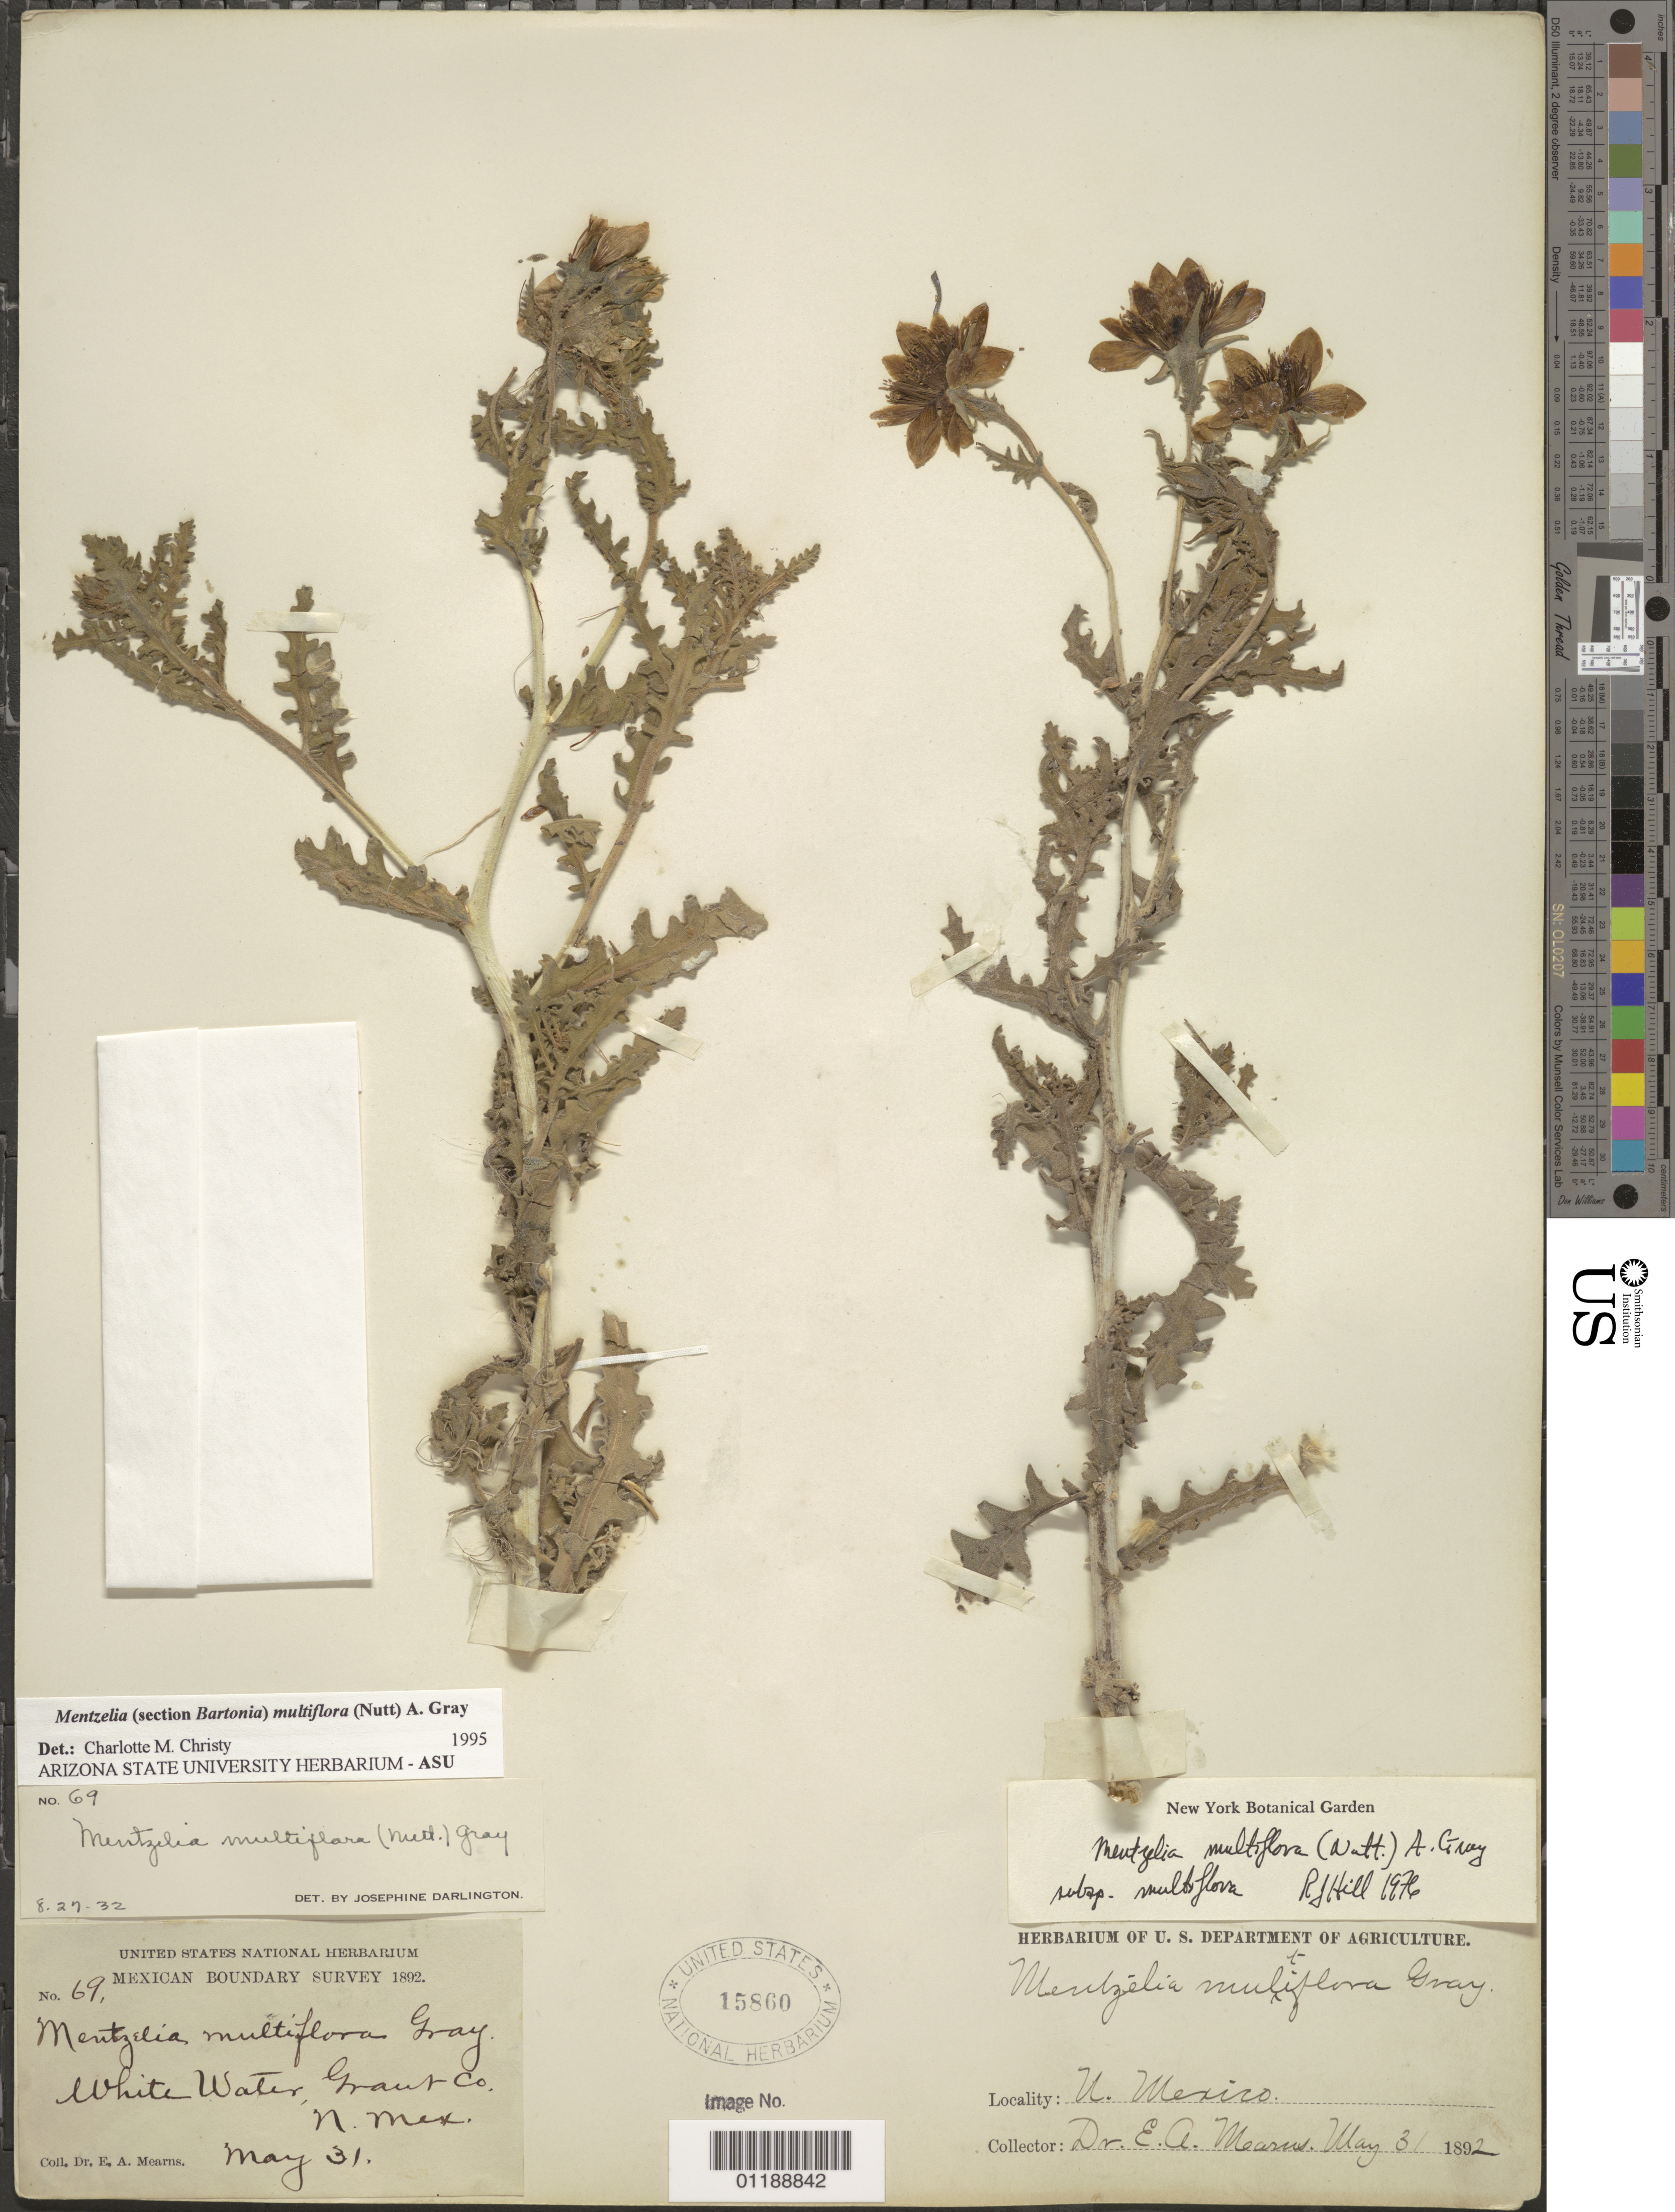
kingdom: Plantae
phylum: Tracheophyta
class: Magnoliopsida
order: Cornales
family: Loasaceae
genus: Mentzelia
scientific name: Mentzelia multiflora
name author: (Nutt.) A. Gray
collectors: E. A. Mearns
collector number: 69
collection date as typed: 31 May 1892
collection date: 1892-05-31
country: United States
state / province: New Mexico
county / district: Grant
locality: White water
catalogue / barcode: US 15860